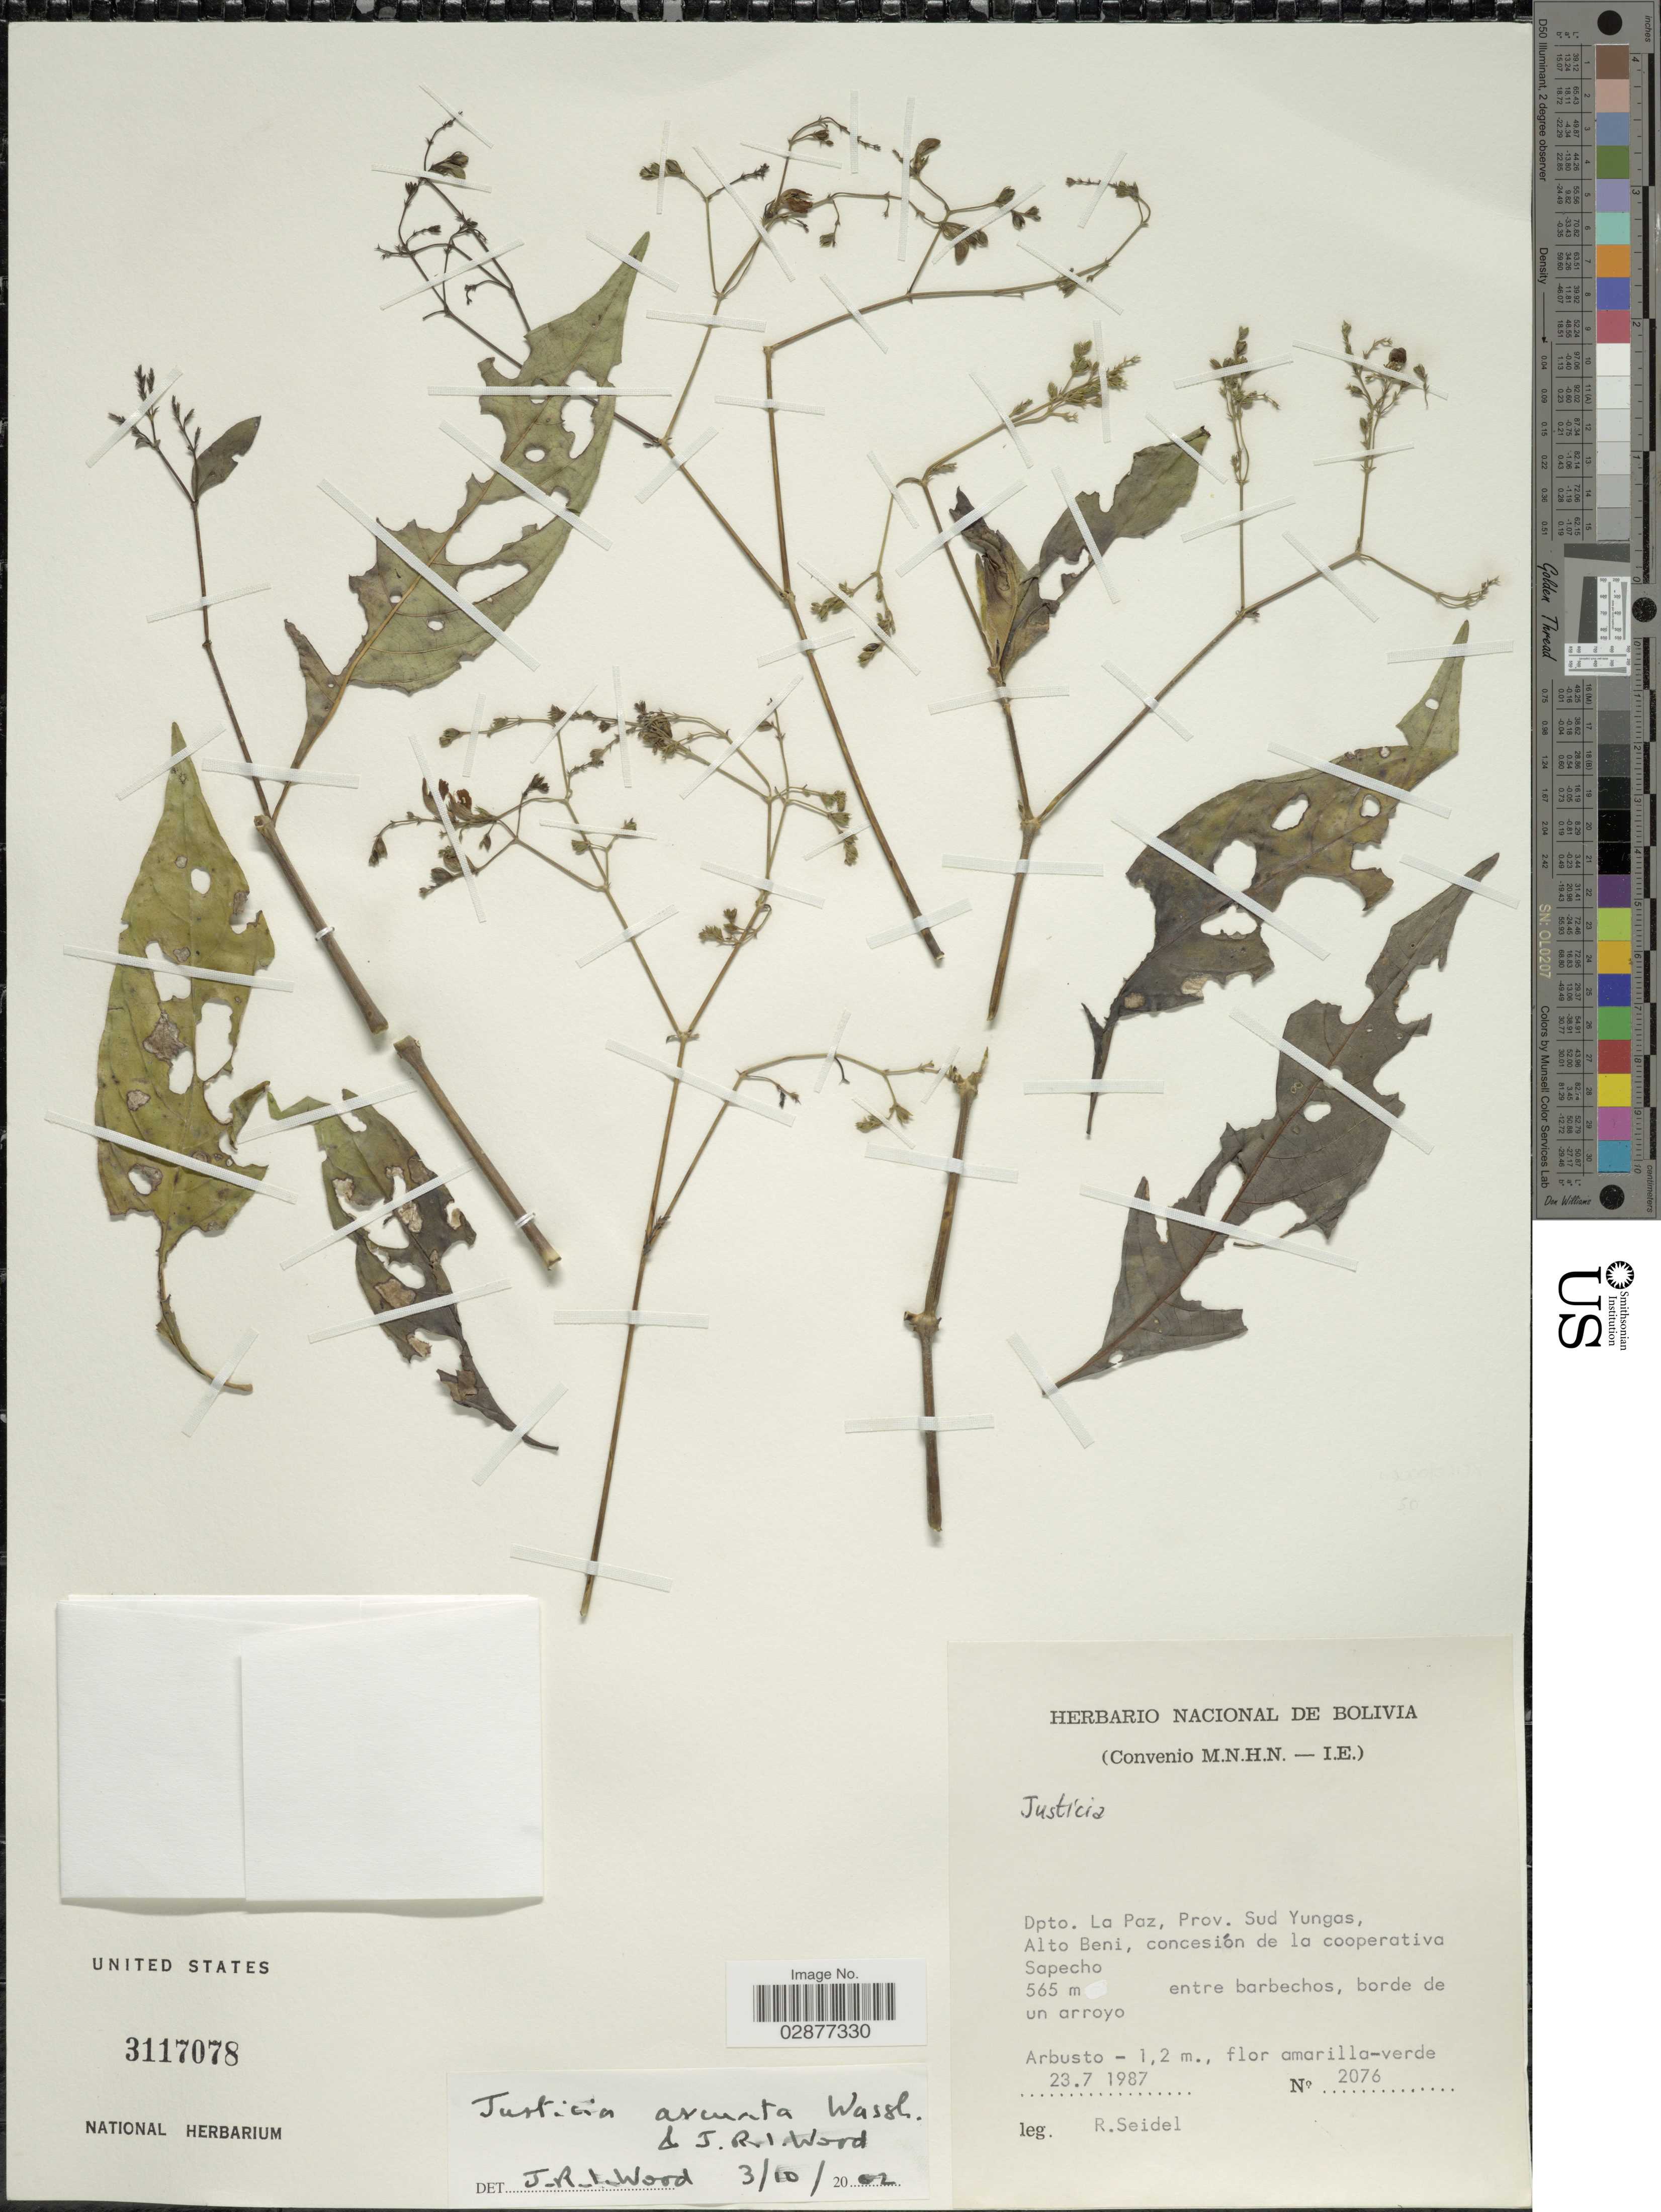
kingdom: Plantae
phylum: Tracheophyta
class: Magnoliopsida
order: Lamiales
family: Acanthaceae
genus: Justicia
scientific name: Justicia arcuata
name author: Wassh. & J.R.I. Wood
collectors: R. Seidel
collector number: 2076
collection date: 1987-07-23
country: Bolivia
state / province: La Paz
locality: Dpto. La Paz, Prov. Sud Yungas, Alto Beni, concesión de la cooperativa Sapecho.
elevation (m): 565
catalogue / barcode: US 3117078